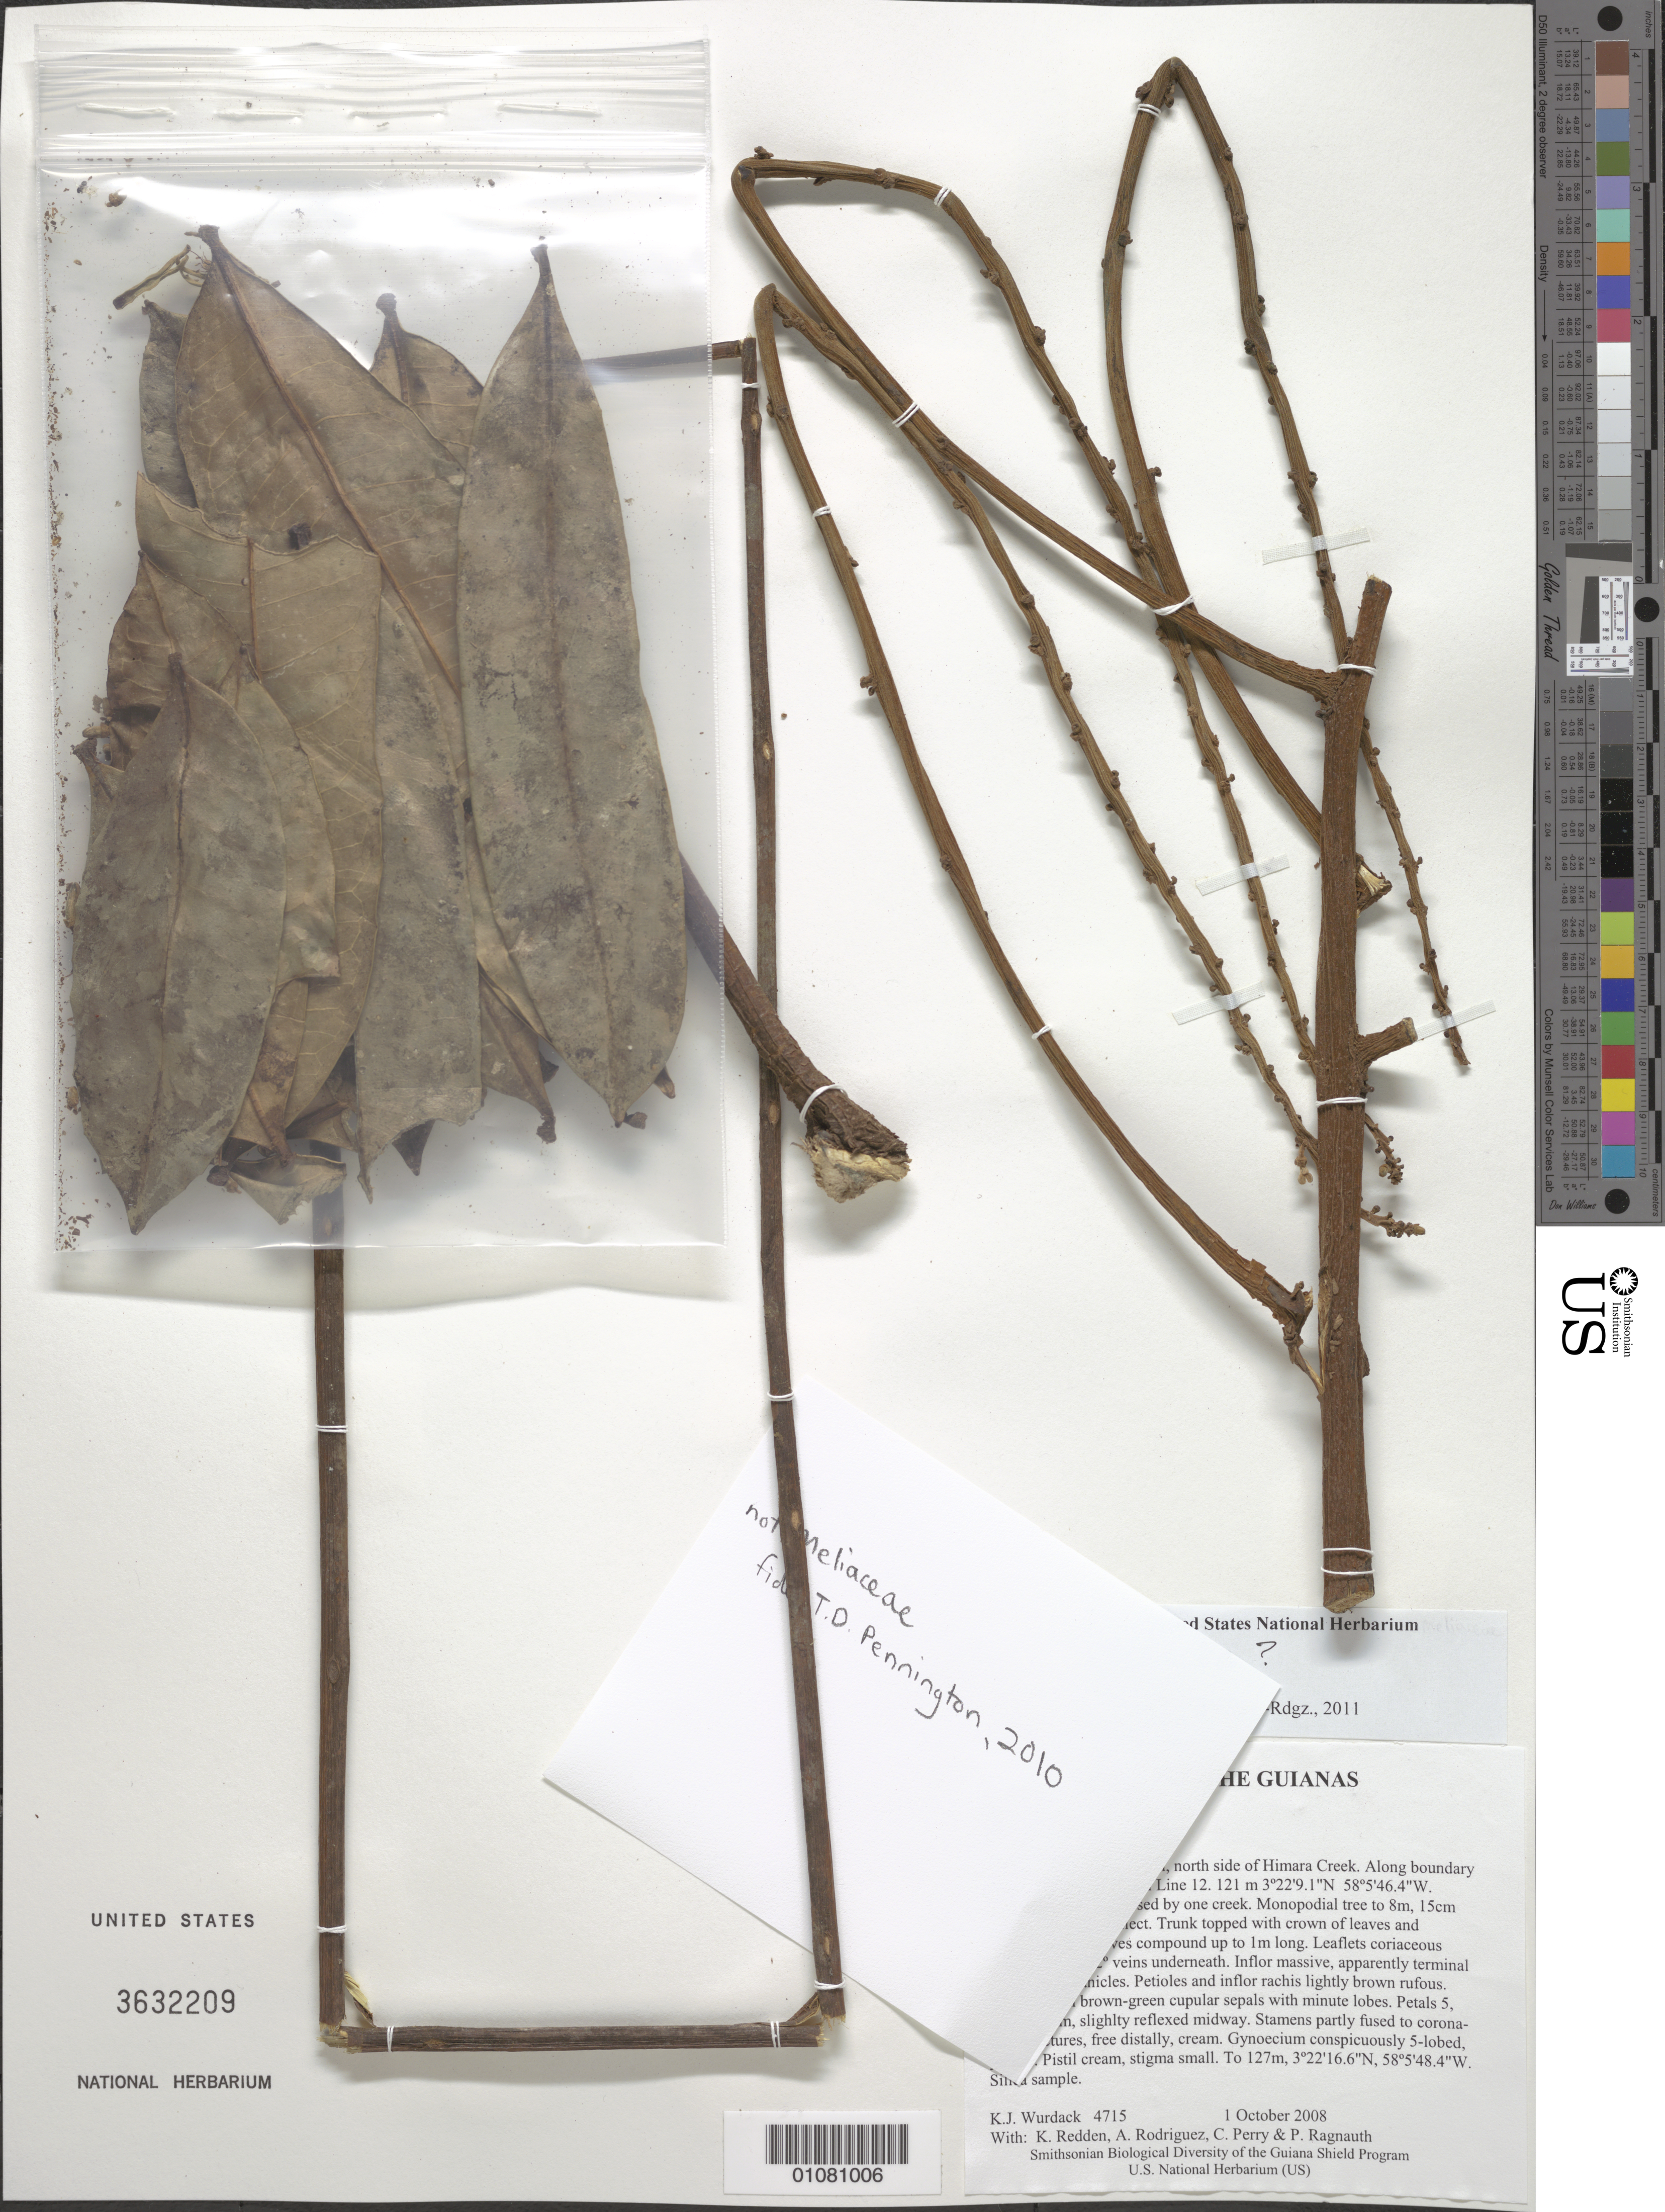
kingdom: Plantae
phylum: Tracheophyta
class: Magnoliopsida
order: Sapindales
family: Meliaceae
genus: Trichilia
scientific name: Trichilia sp.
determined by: Acevedo-Rodriguez, P., (US), Smithsonian Institution - National Museum of Natural History (UNITED STATES)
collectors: K. Wurdack, K. M. Redden, A. Rodriguez, C. Perry & P. Ragnauth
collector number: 4715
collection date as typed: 1 October 2008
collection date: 2008-10-01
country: Guyana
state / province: U. Takutu-U. Essequibo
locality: CI Concession, north side of Himara Creek. Along boundary north from junction with Line 12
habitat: Forest on laterite, crossed by one creek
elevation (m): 121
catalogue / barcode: US 3632209